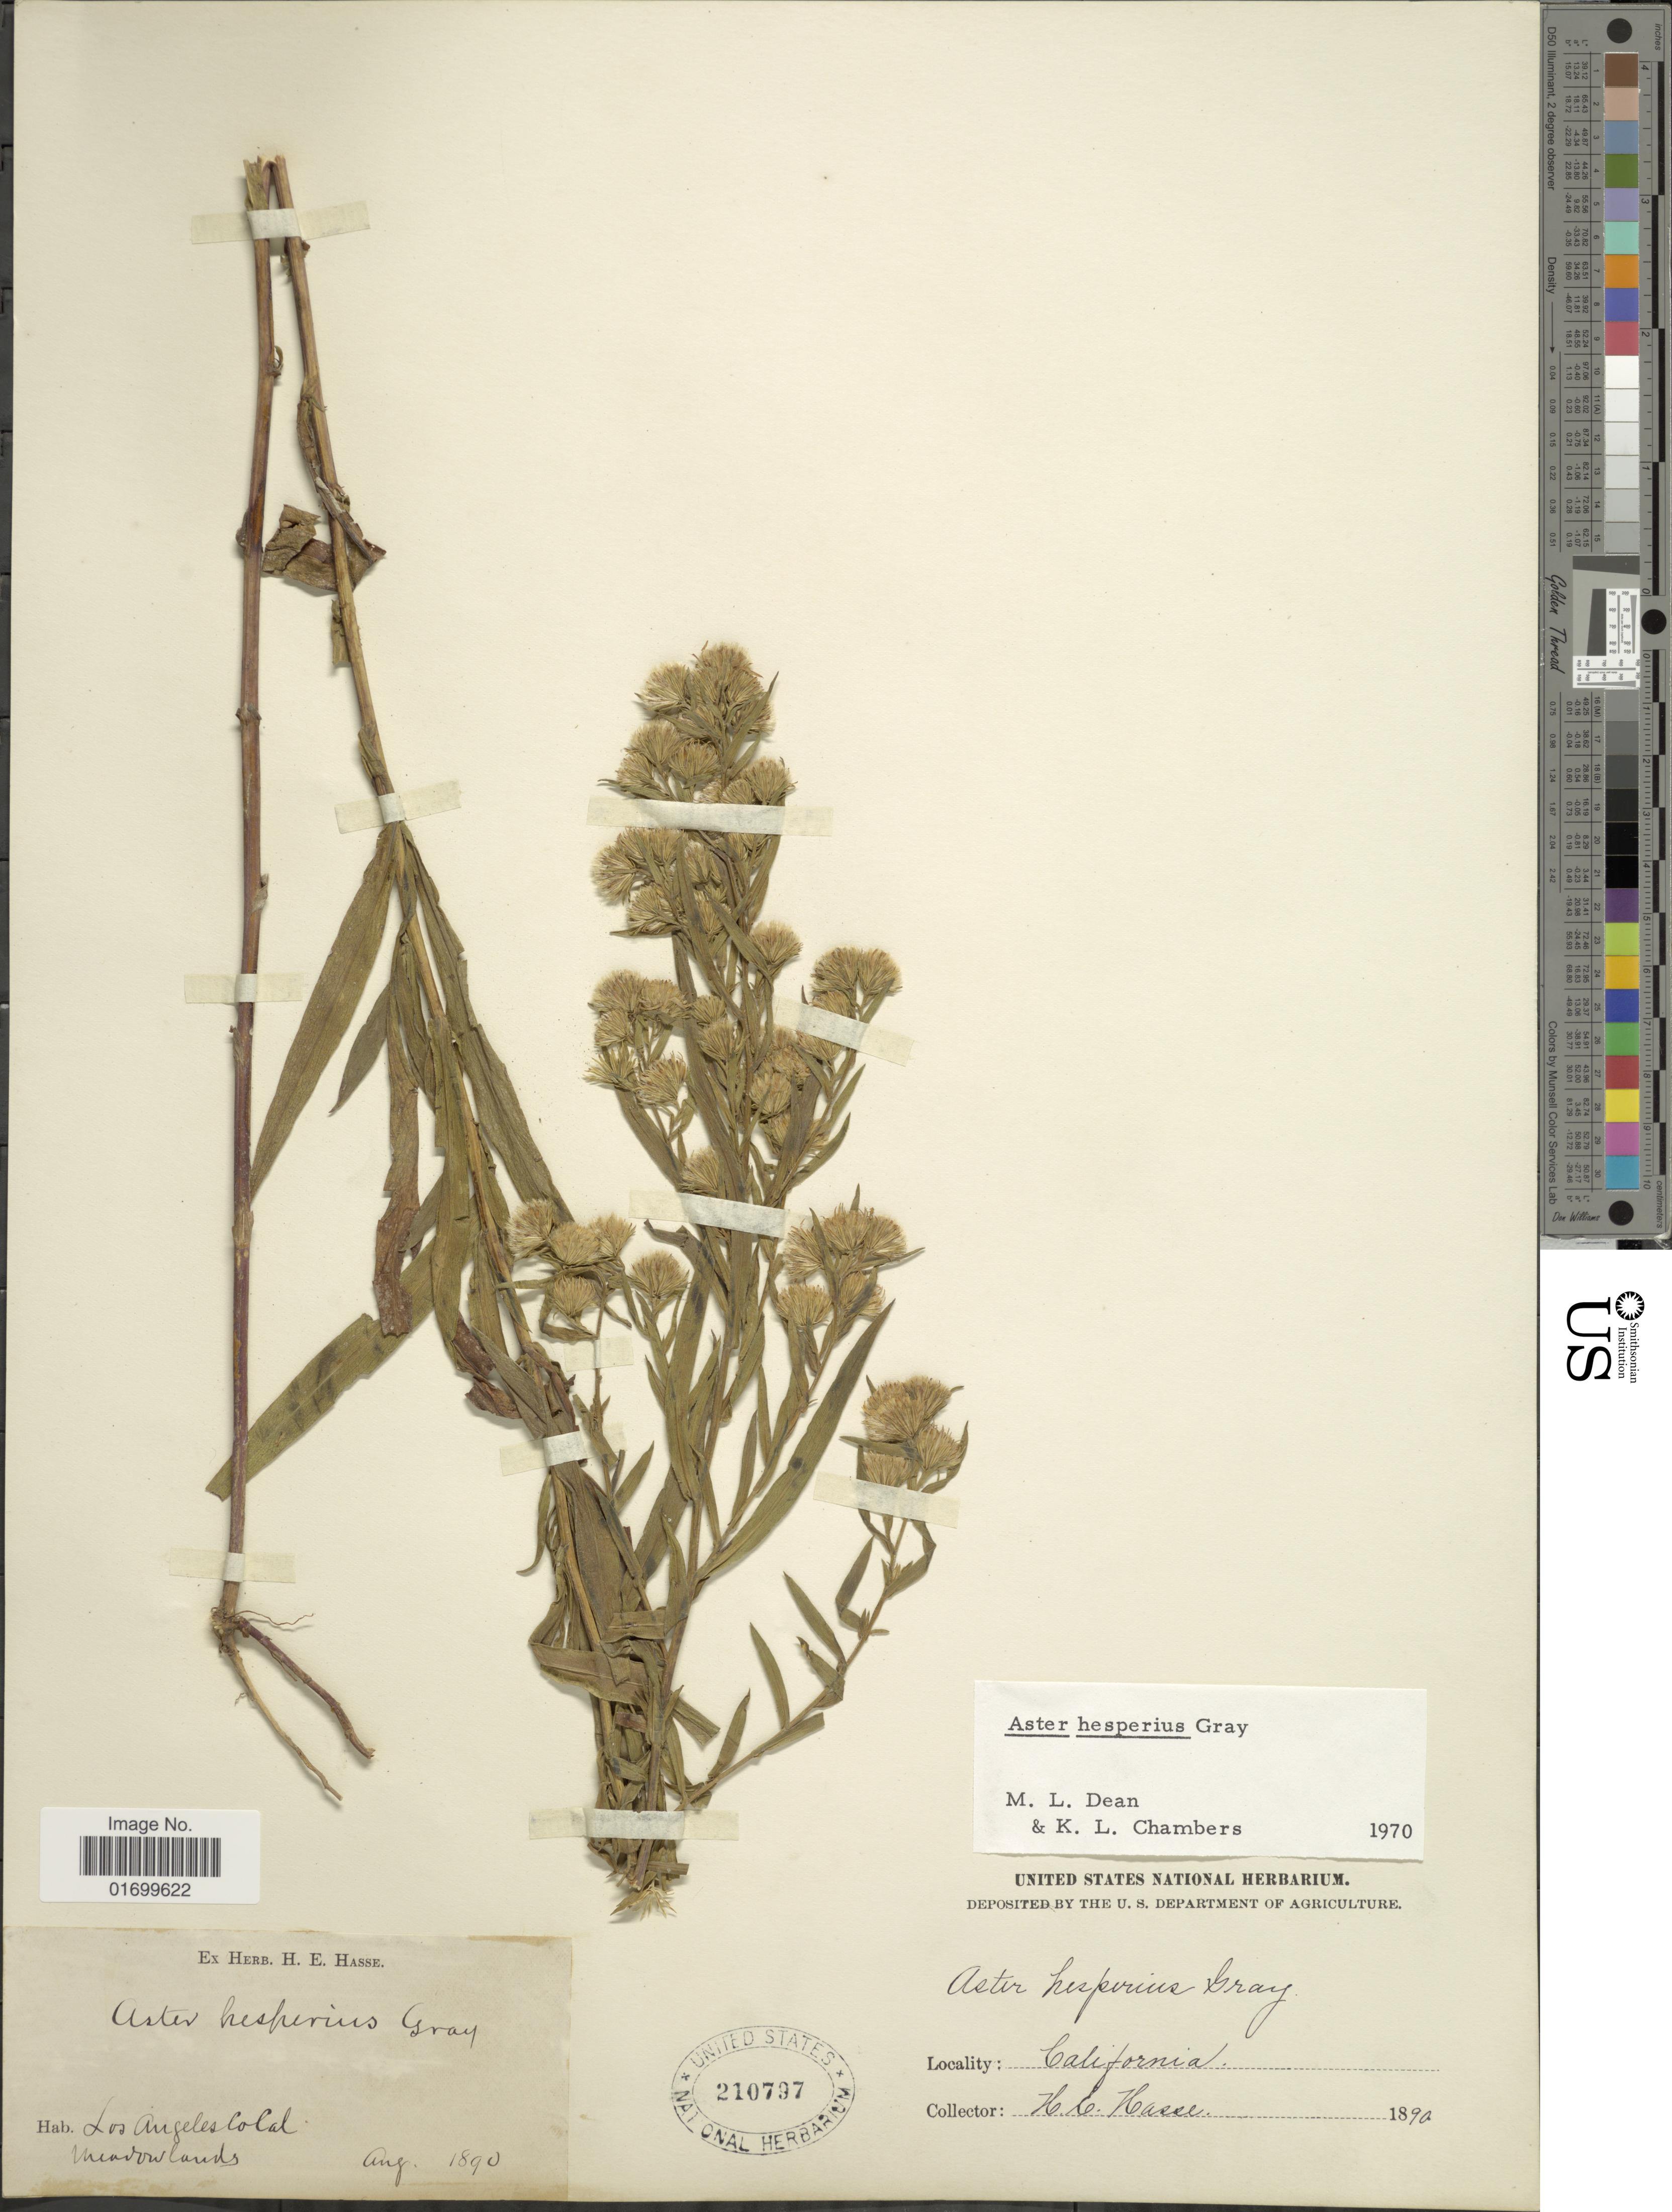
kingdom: Plantae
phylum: Tracheophyta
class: Magnoliopsida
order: Asterales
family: Asteraceae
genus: Symphyotrichum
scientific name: Symphyotrichum hesperium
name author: (A. Gray) Á. Löve & D. Löve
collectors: H. E. Hasse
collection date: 1890-08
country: United States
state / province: California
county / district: Los Angeles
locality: Los Angeles Co., meadow lands.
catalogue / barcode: US 210797